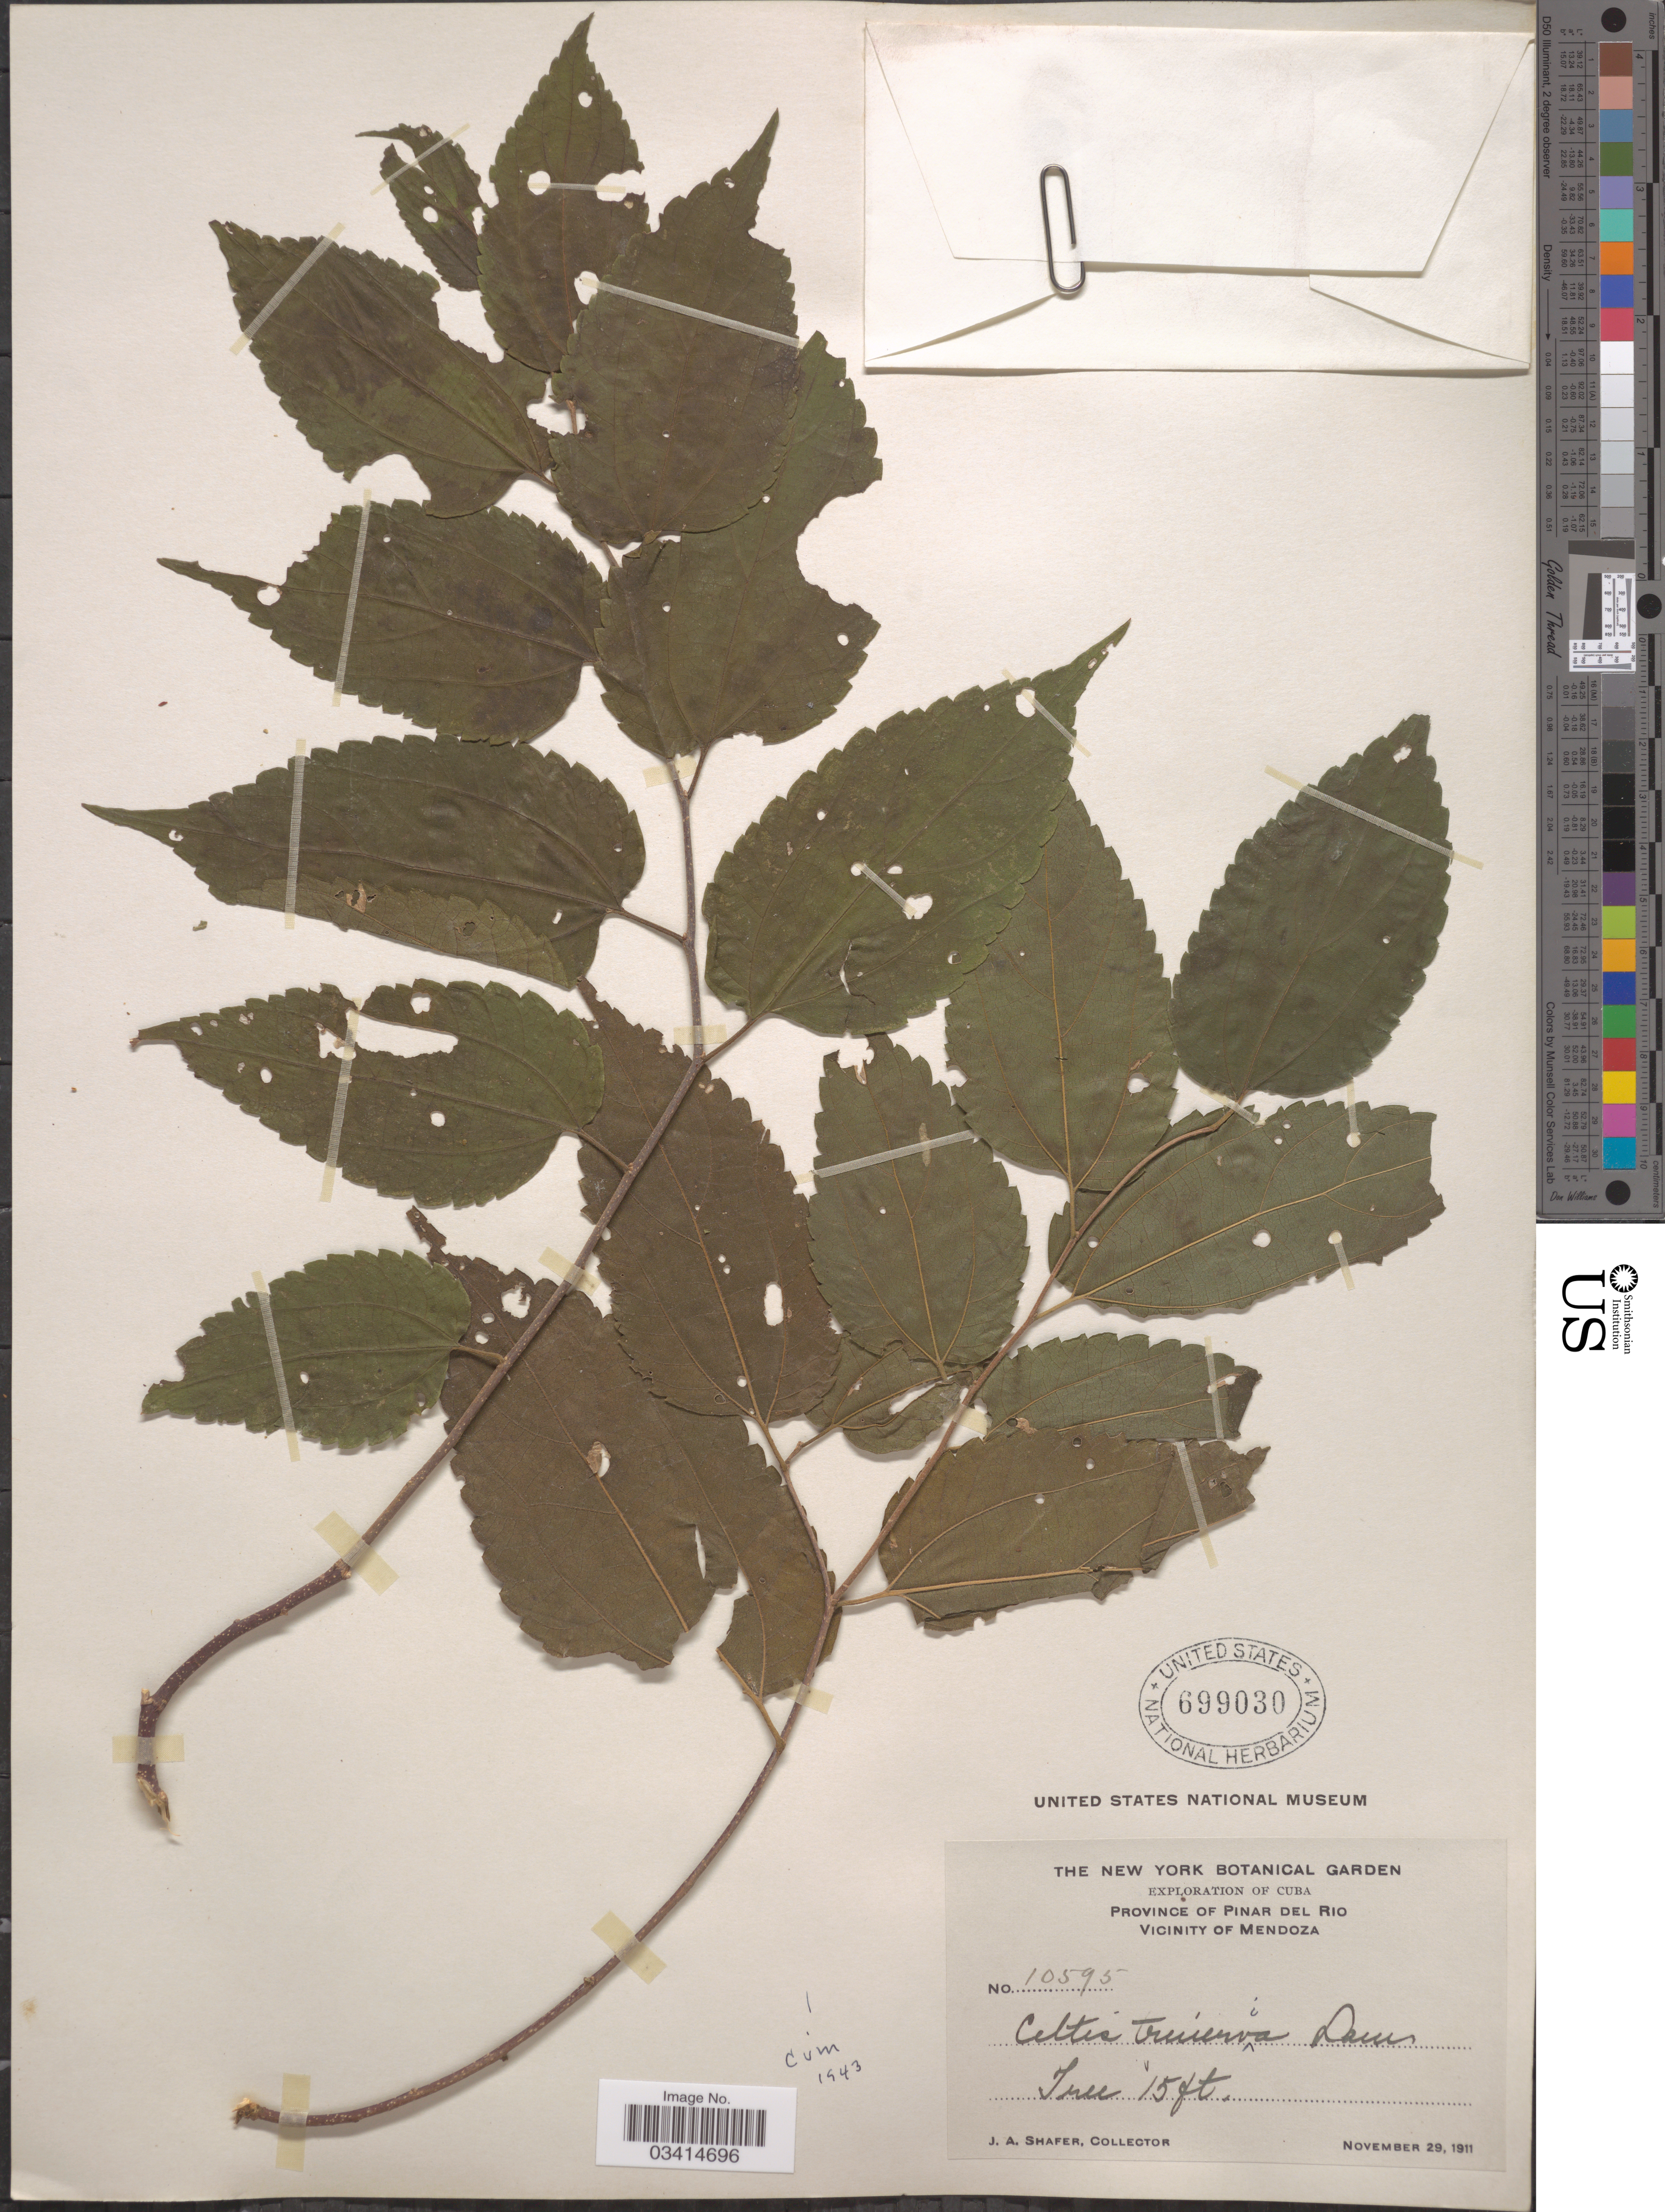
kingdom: Plantae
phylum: Tracheophyta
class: Magnoliopsida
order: Rosales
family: Cannabaceae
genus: Celtis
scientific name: Celtis trinervia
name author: Lam.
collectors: J. A. Shafer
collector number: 10595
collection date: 1911-11-29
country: Cuba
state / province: Pinar del Río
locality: Vicinity of Mendoza.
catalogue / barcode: US 699030